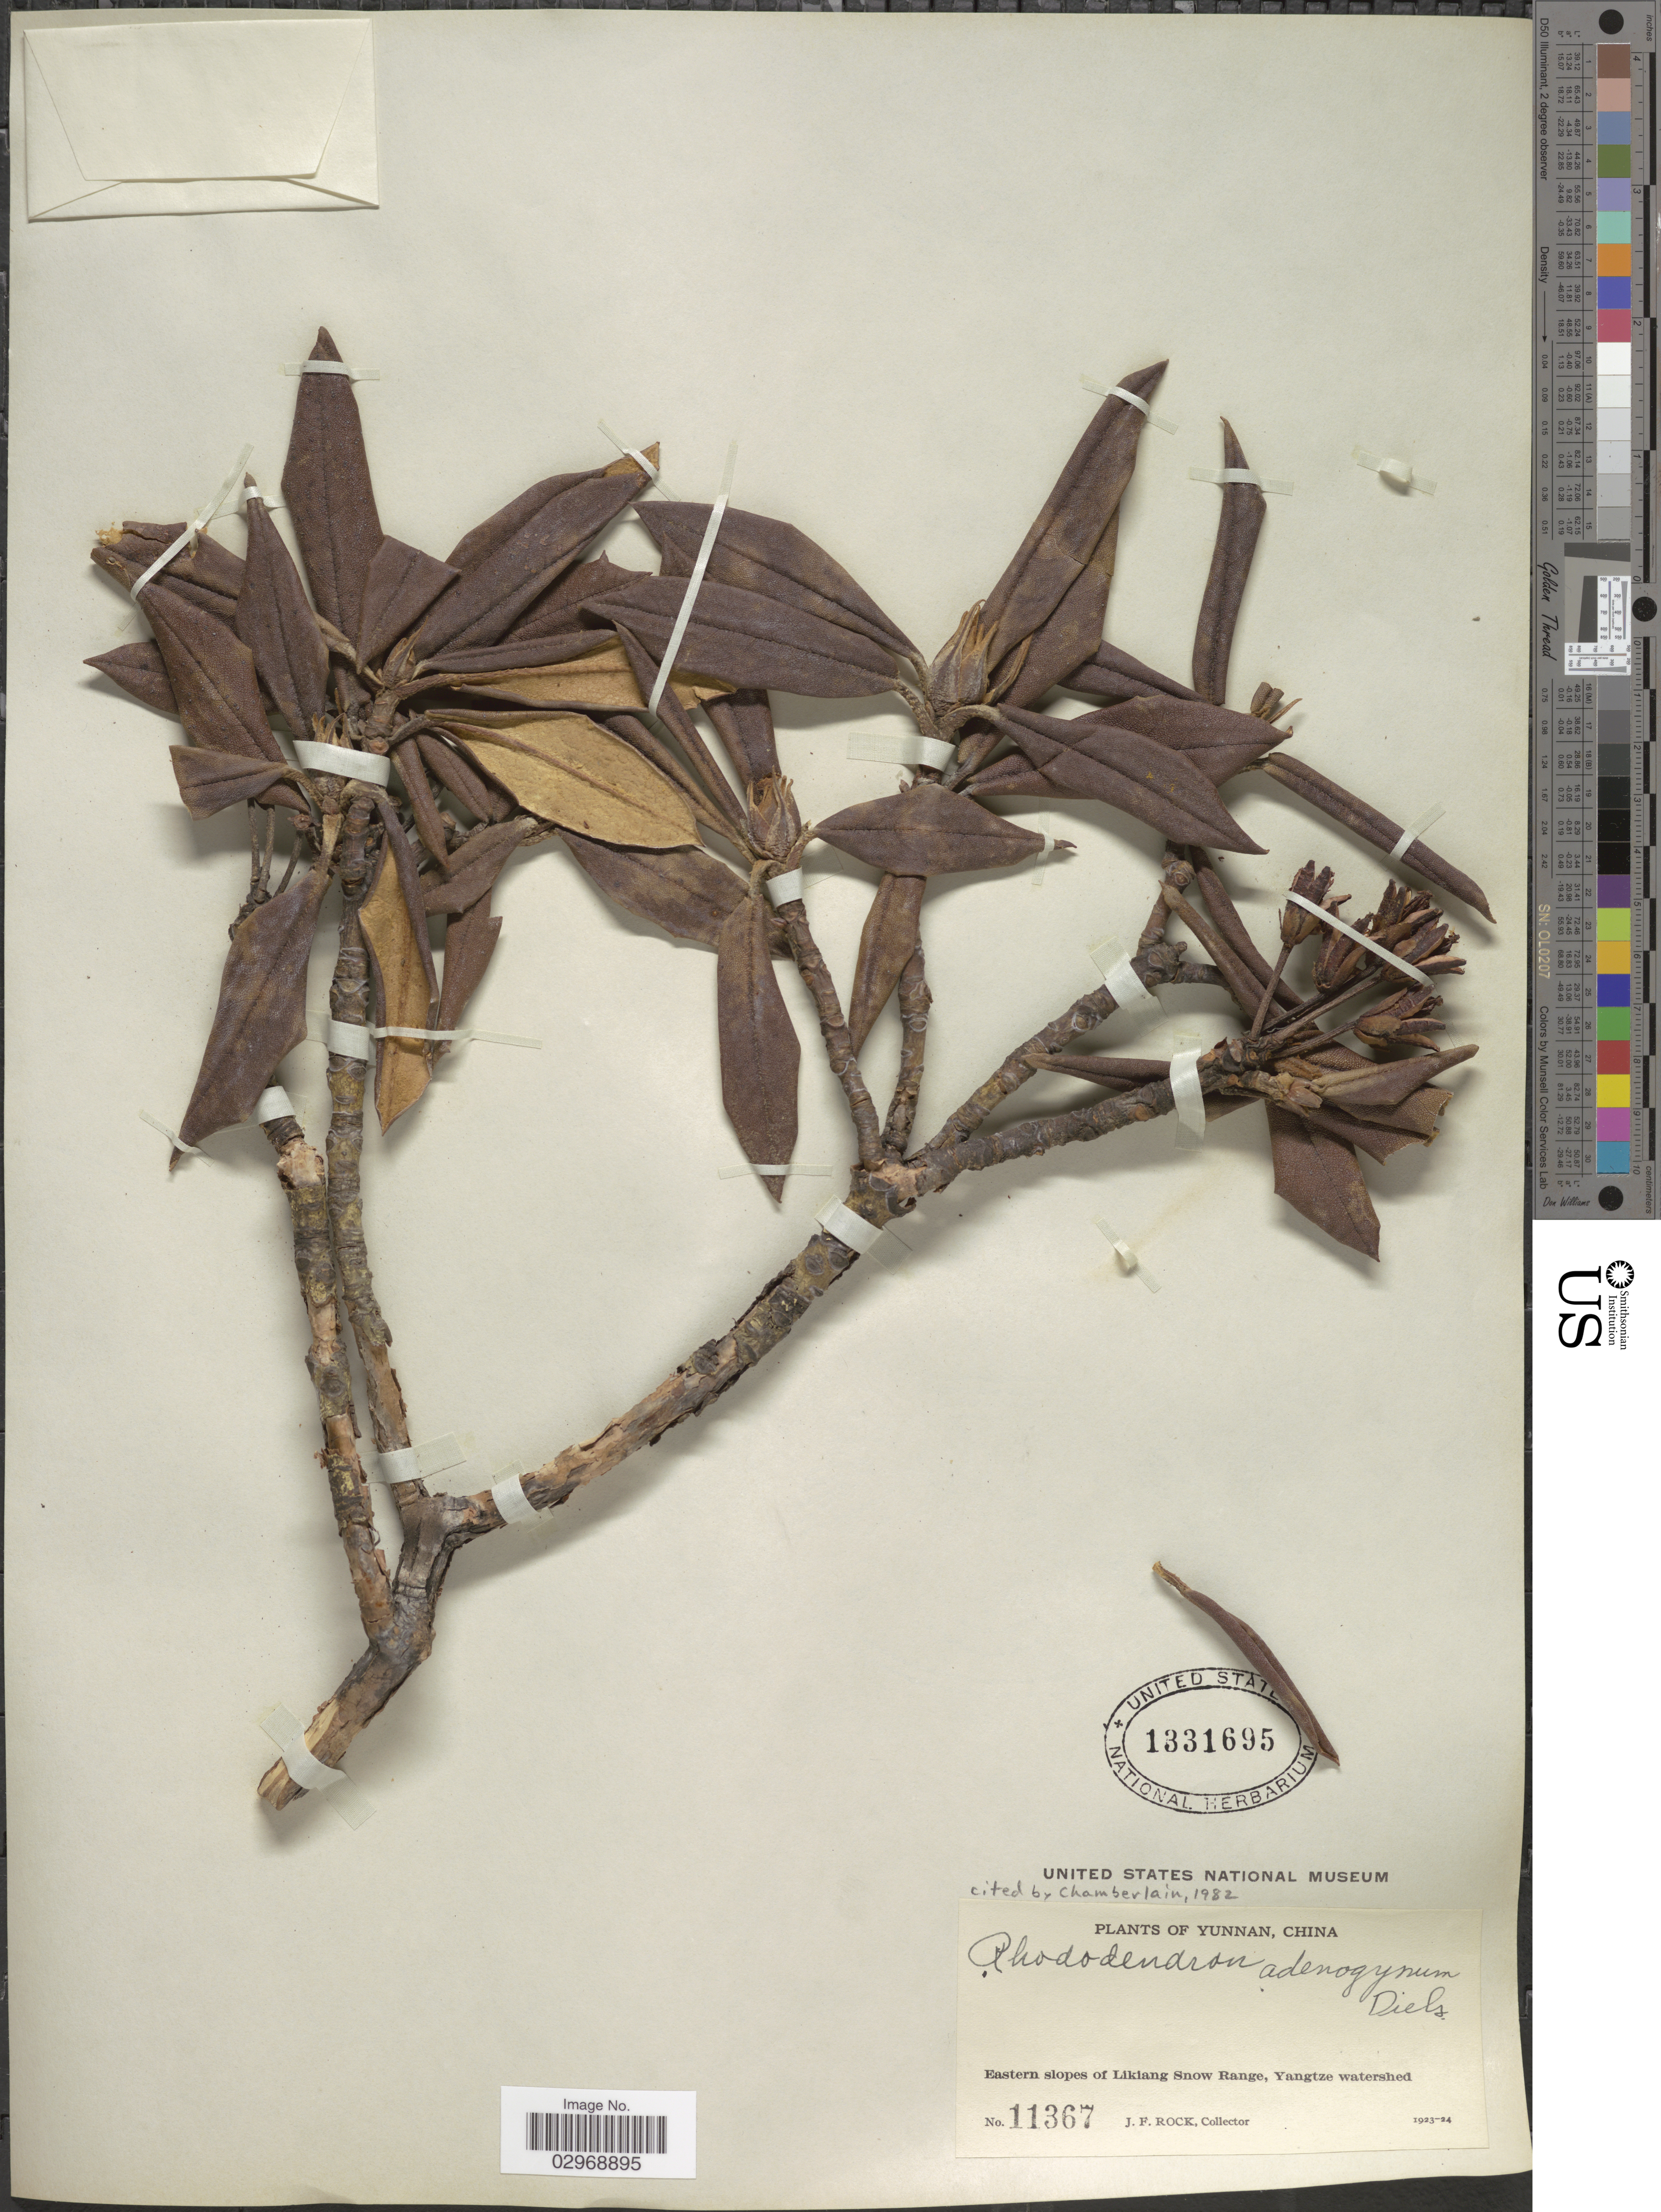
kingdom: Plantae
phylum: Tracheophyta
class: Magnoliopsida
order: Ericales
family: Ericaceae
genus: Rhododendron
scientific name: Rhododendron adenogynum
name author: Diels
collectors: J. Rock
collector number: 11367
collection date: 1923/1924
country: China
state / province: Yunnan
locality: Eastern slopes of Likiang Snow Range, Yangtze watershed.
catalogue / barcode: US 1331695